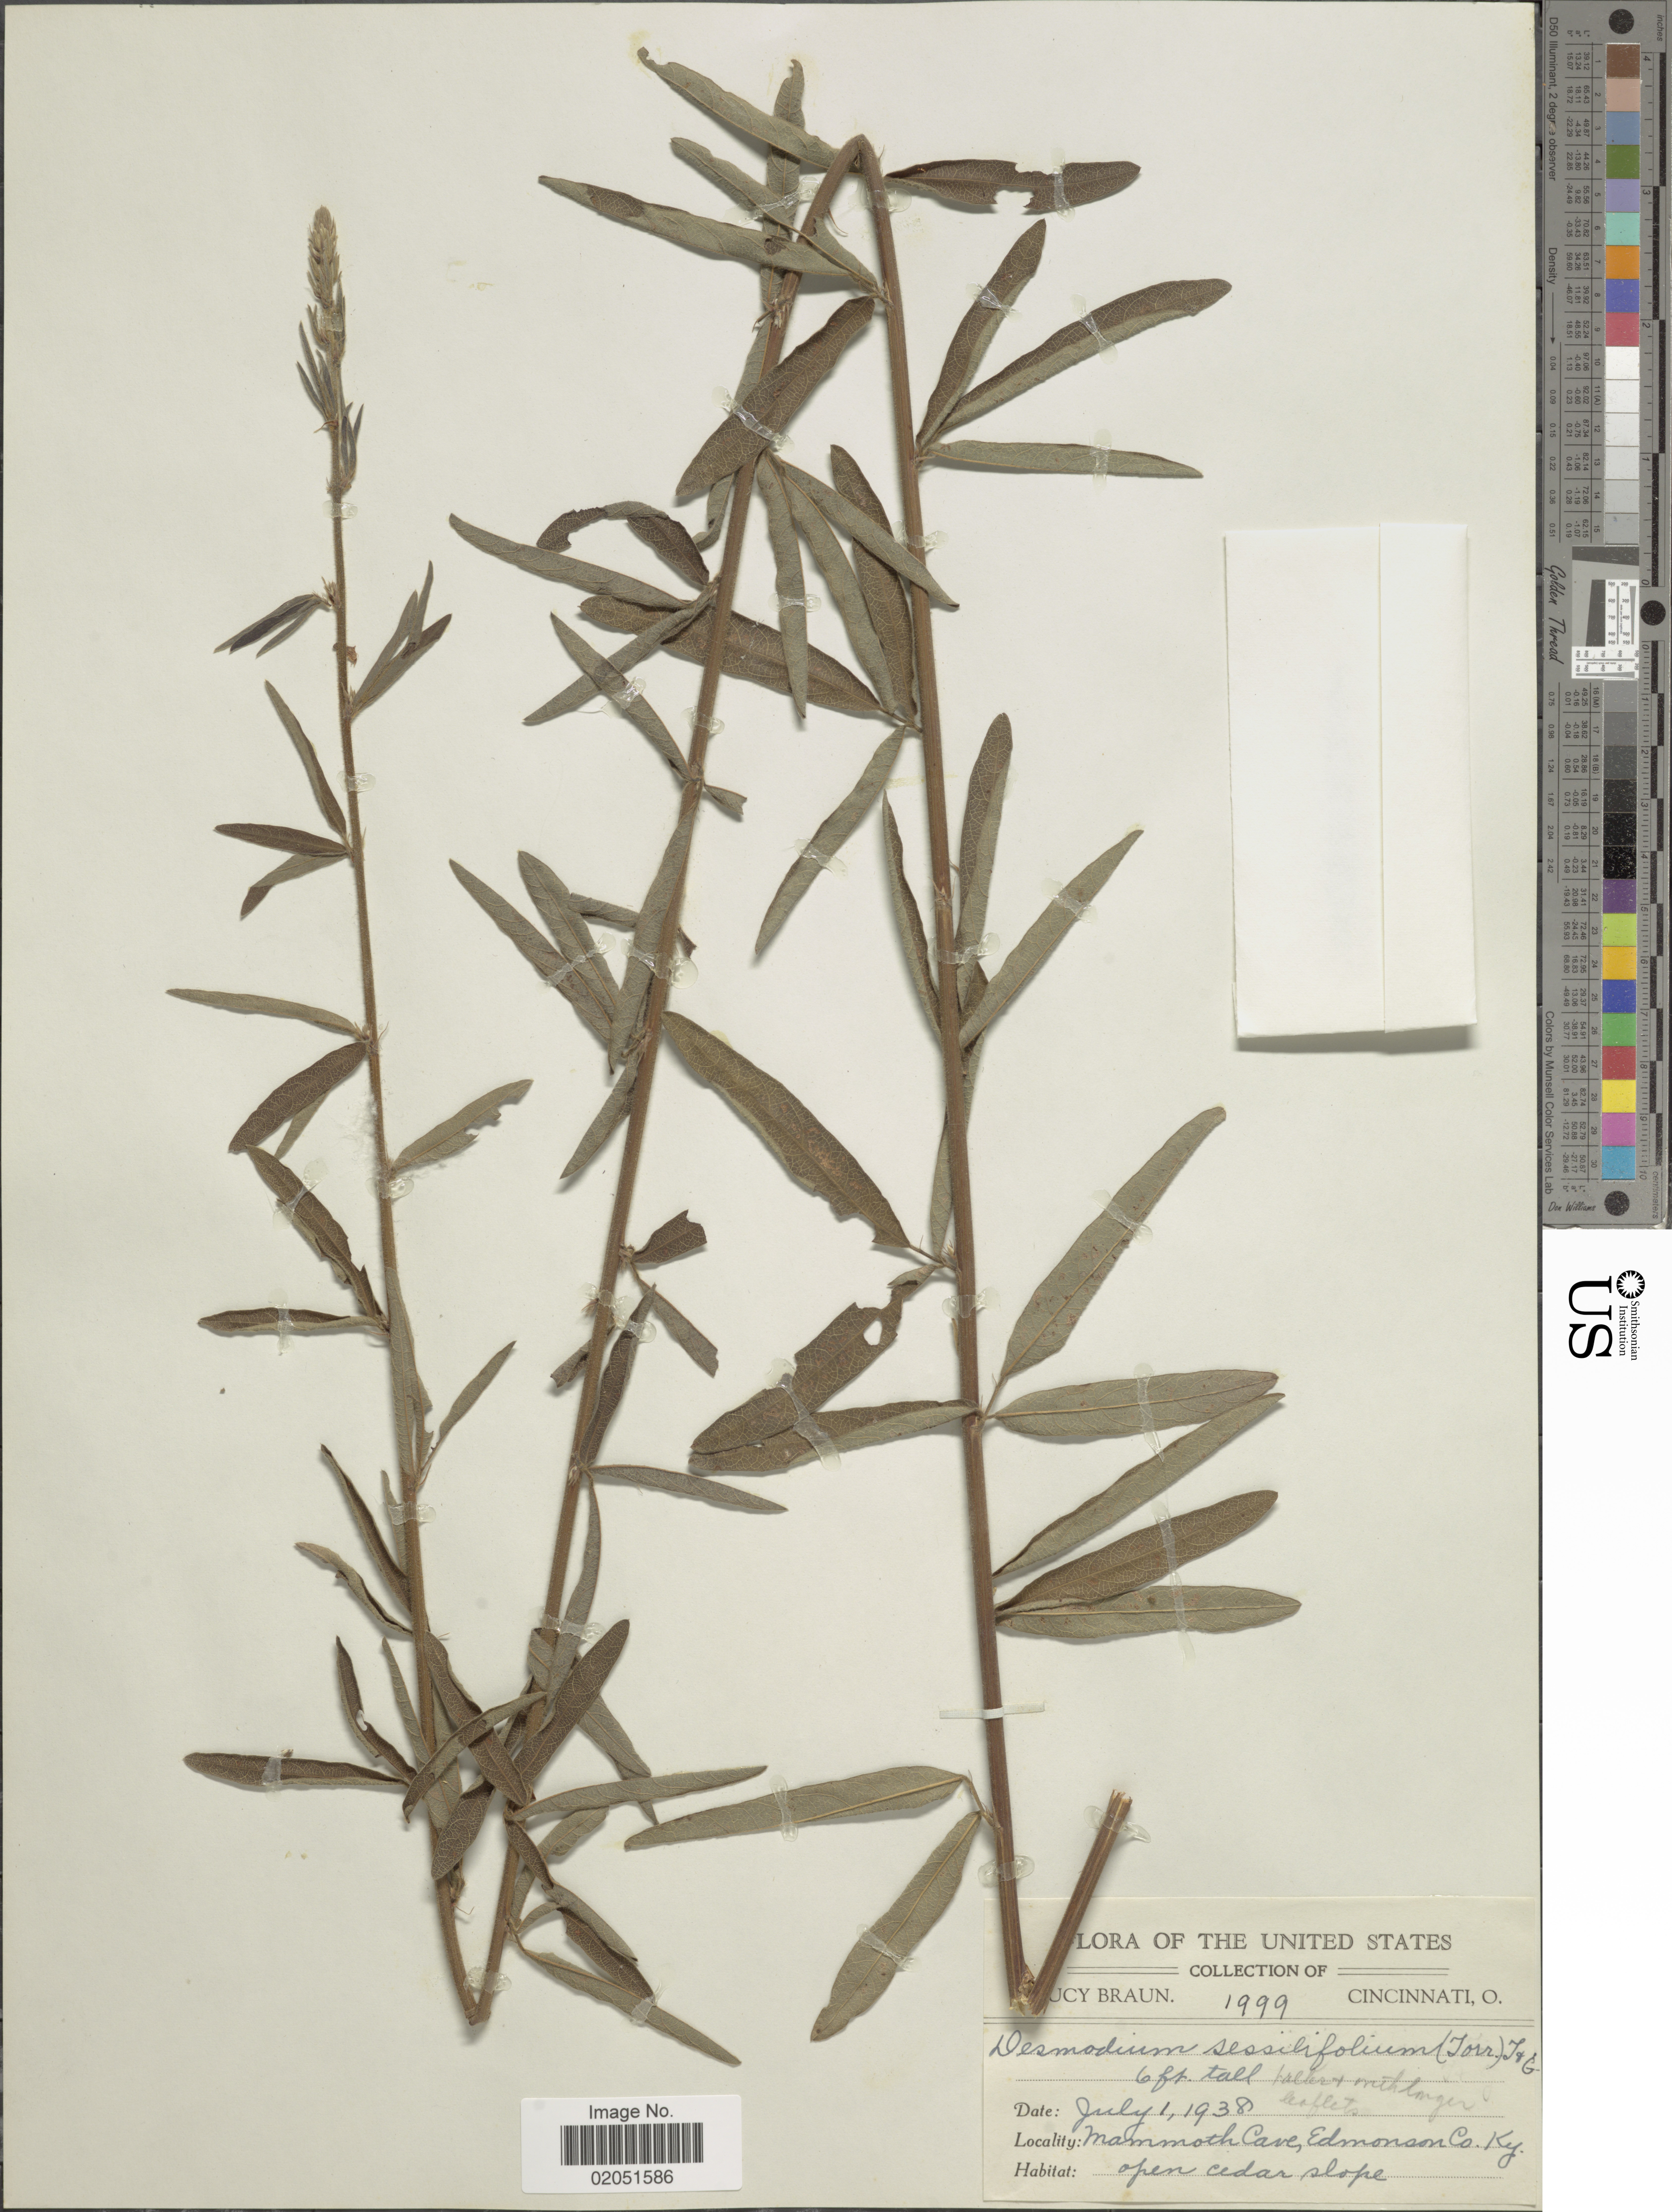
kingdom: Plantae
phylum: Tracheophyta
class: Magnoliopsida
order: Fabales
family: Fabaceae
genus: Desmodium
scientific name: Desmodium sessilifolium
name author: Torr. & A. Gray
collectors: E. L. Braun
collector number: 1999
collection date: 1938-07-01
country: United States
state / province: Kentucky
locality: Mammoth Cave, Edmonson Co., Ky.